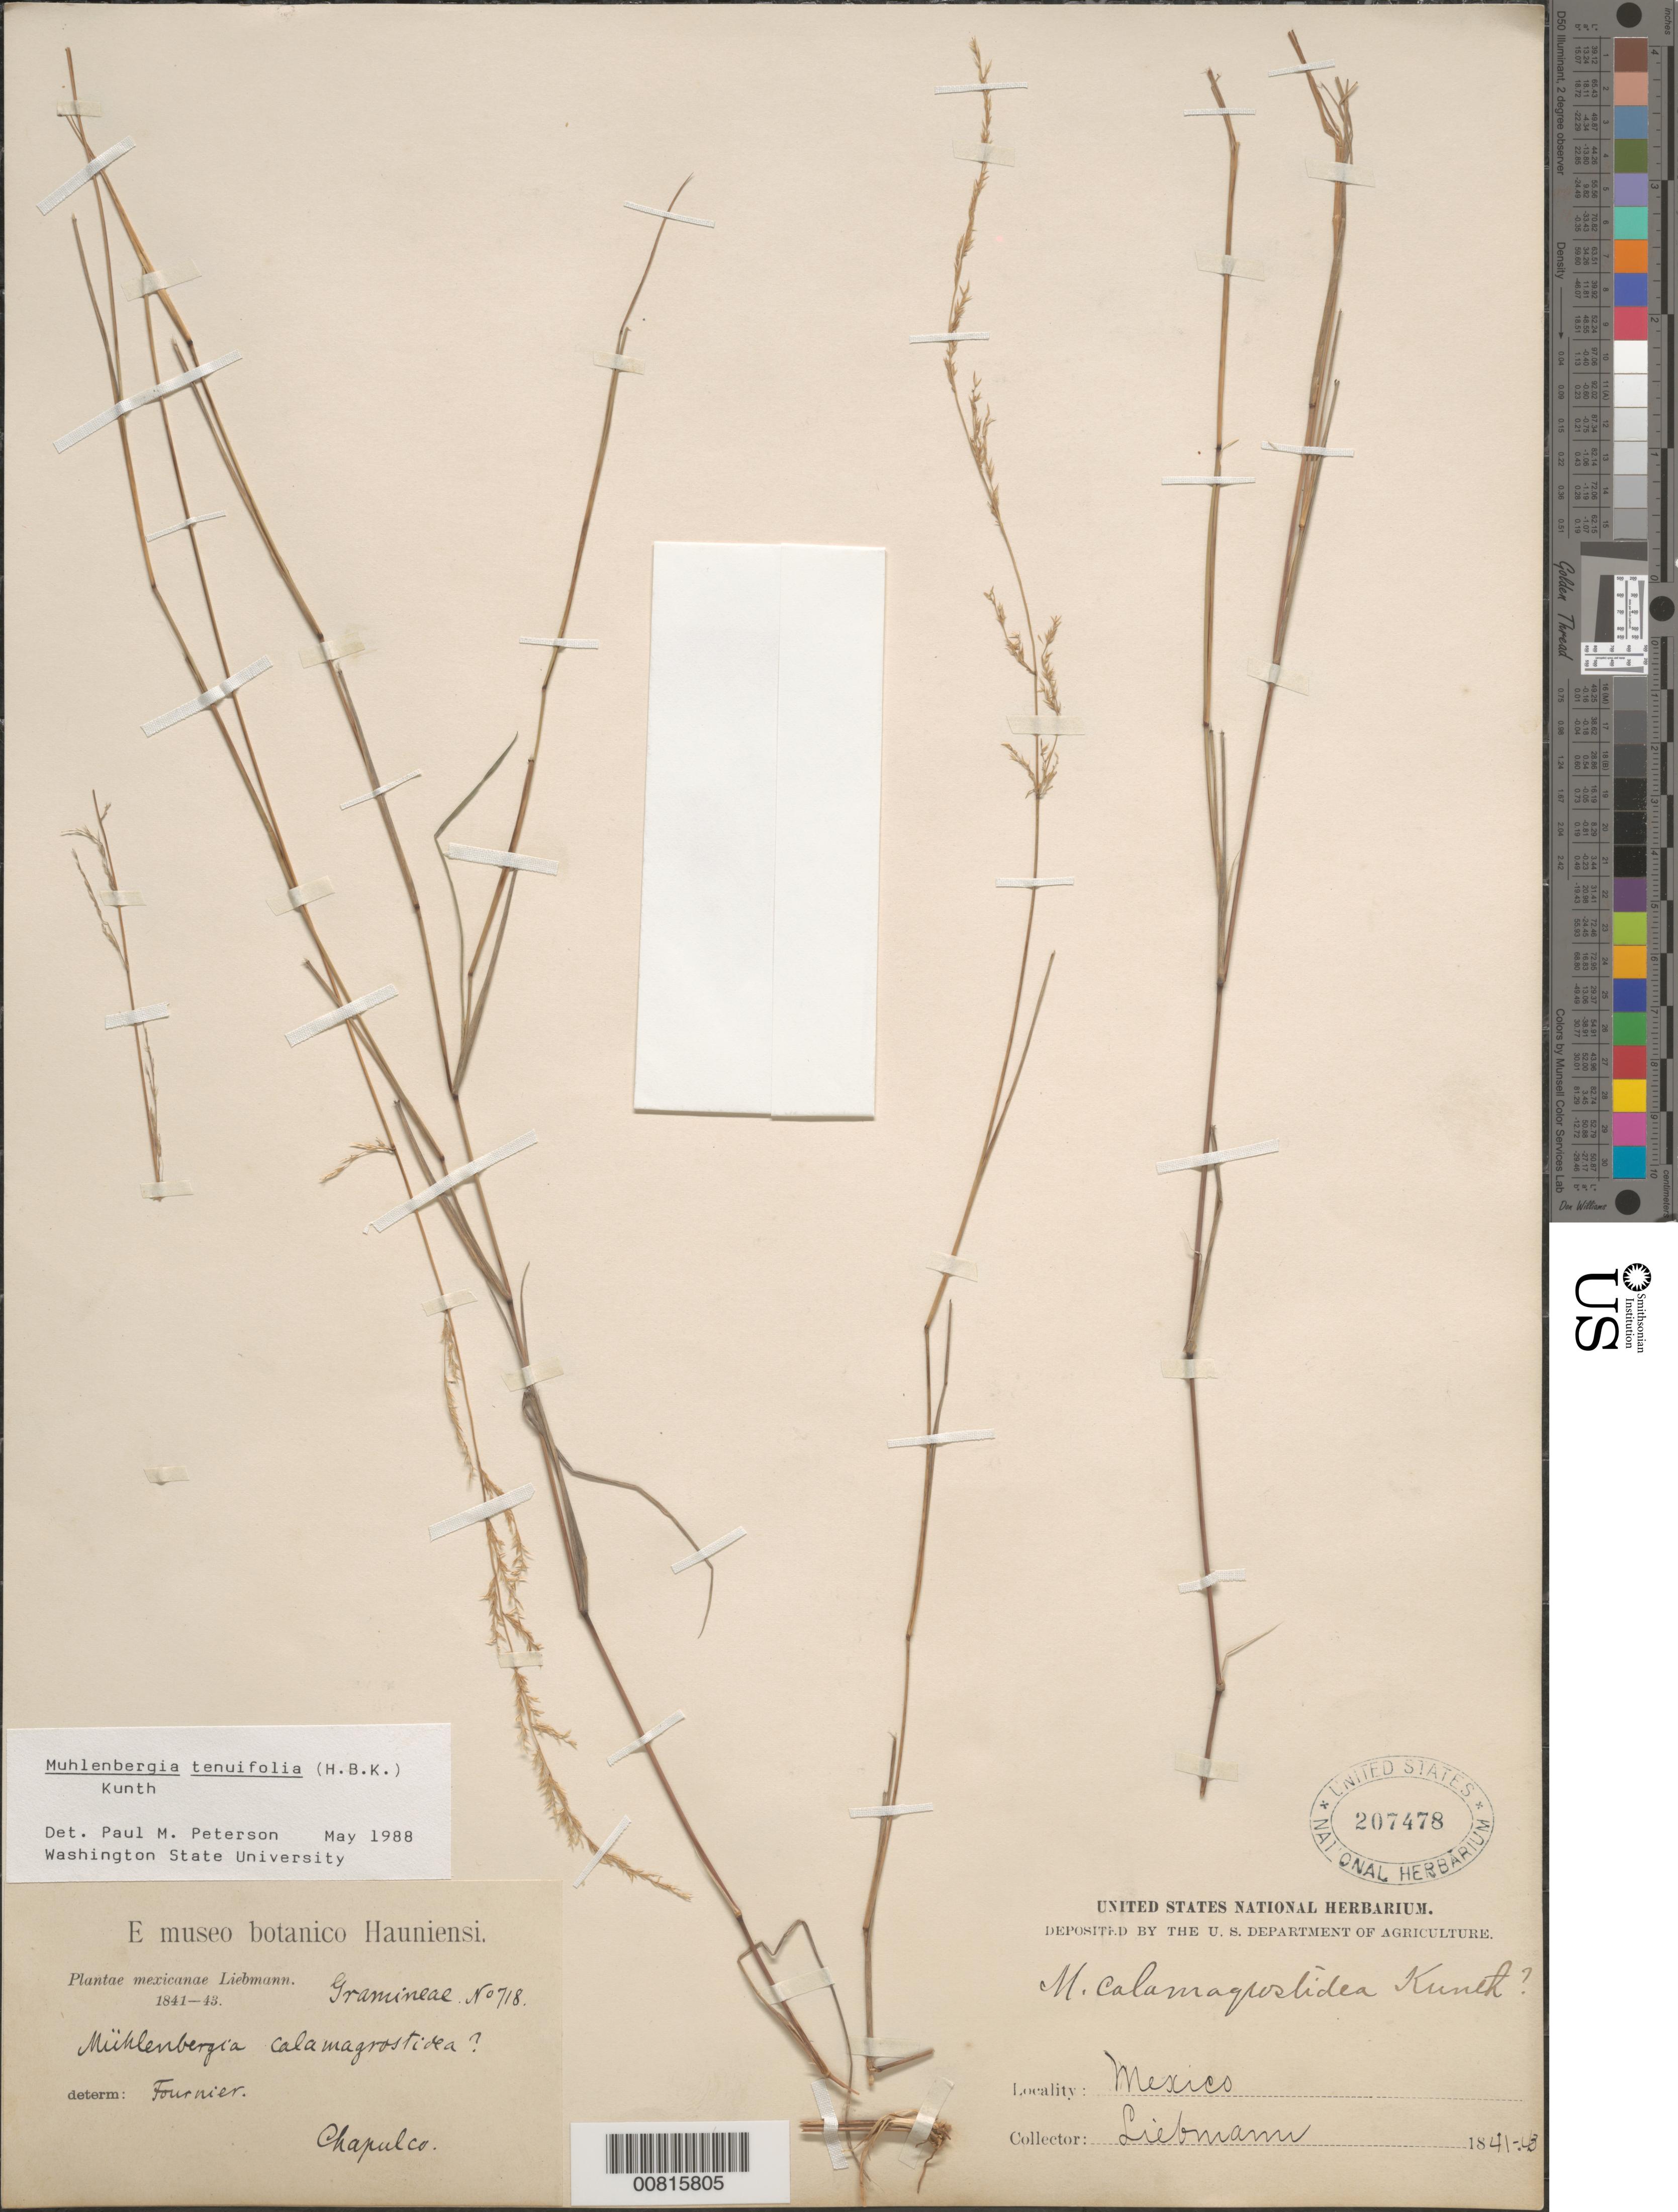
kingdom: Plantae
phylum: Tracheophyta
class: Liliopsida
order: Poales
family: Poaceae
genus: Muhlenbergia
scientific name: Muhlenbergia tenuifolia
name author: (Kunth) Kunth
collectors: F. M. Liebmann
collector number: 718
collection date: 1841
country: Mexico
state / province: México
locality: Chapulco, Mex.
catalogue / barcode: US 207478